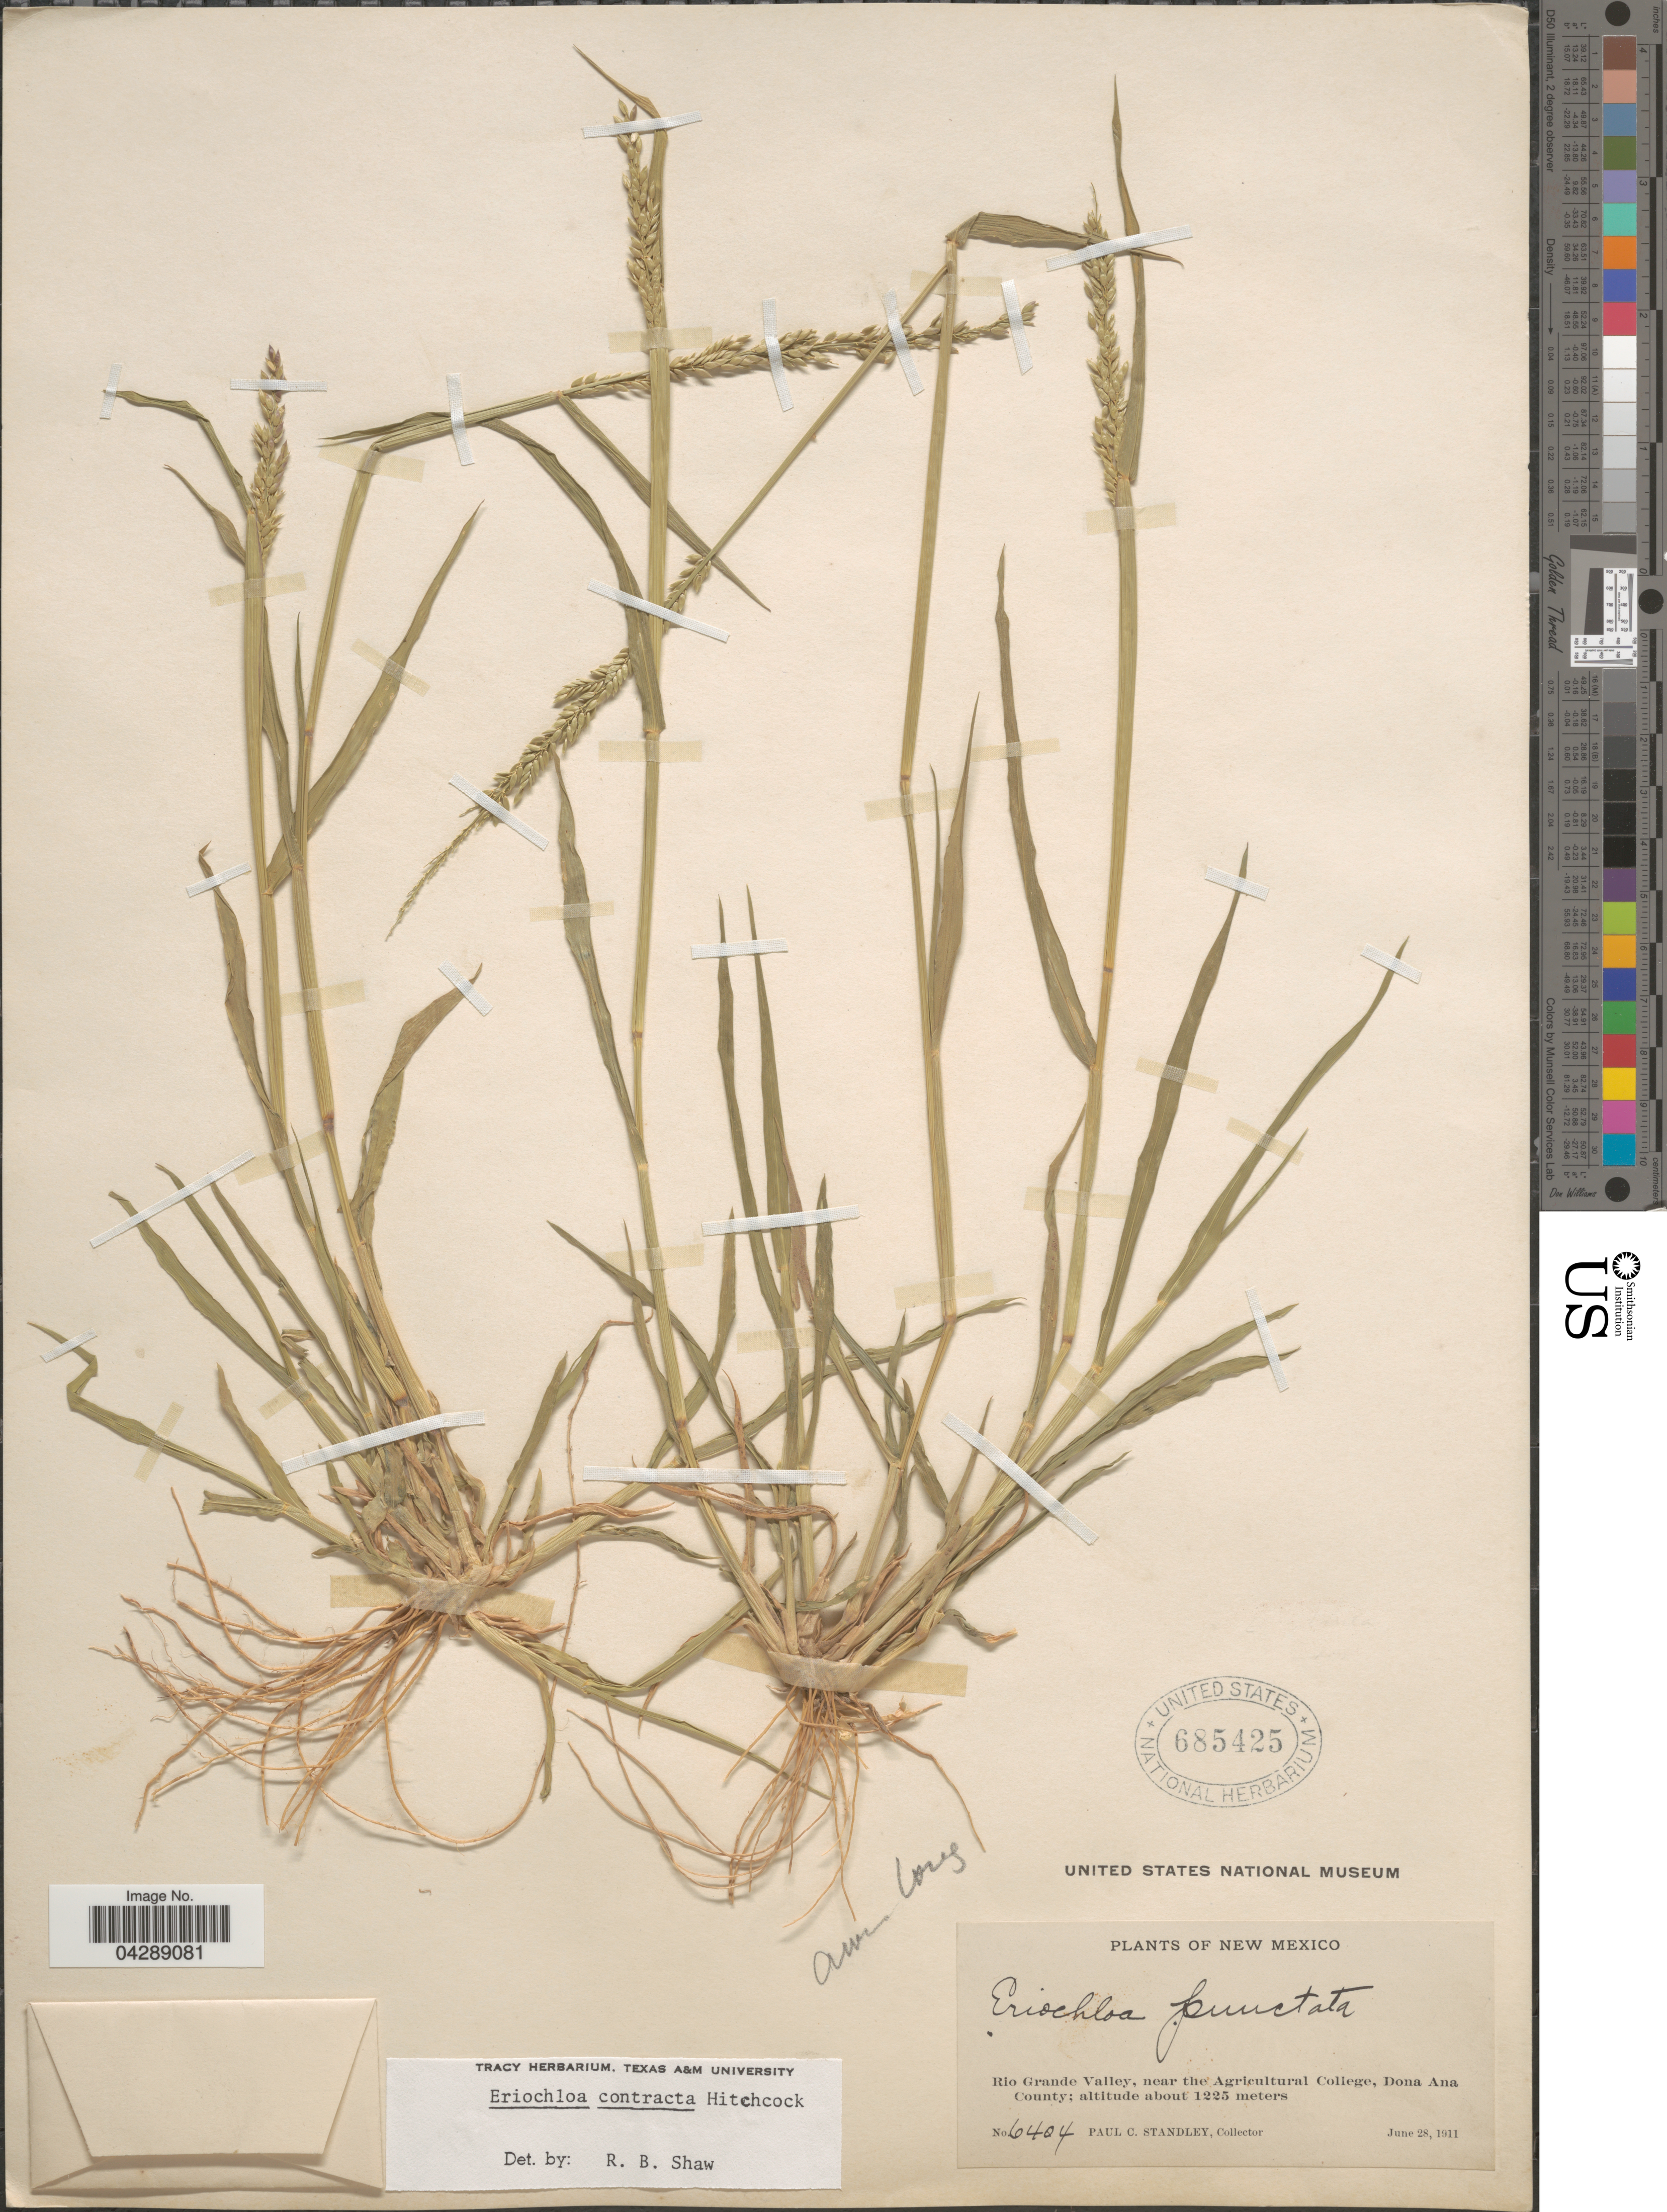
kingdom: Plantae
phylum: Tracheophyta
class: Liliopsida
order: Poales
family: Poaceae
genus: Eriochloa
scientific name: Eriochloa contracta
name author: Hitchc.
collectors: P. C. Standley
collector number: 6404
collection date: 1911-06-28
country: United States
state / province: New Mexico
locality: Rio Grande Valley, near the Agricultural College, Dona Ana County.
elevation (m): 1225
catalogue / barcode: US 685425